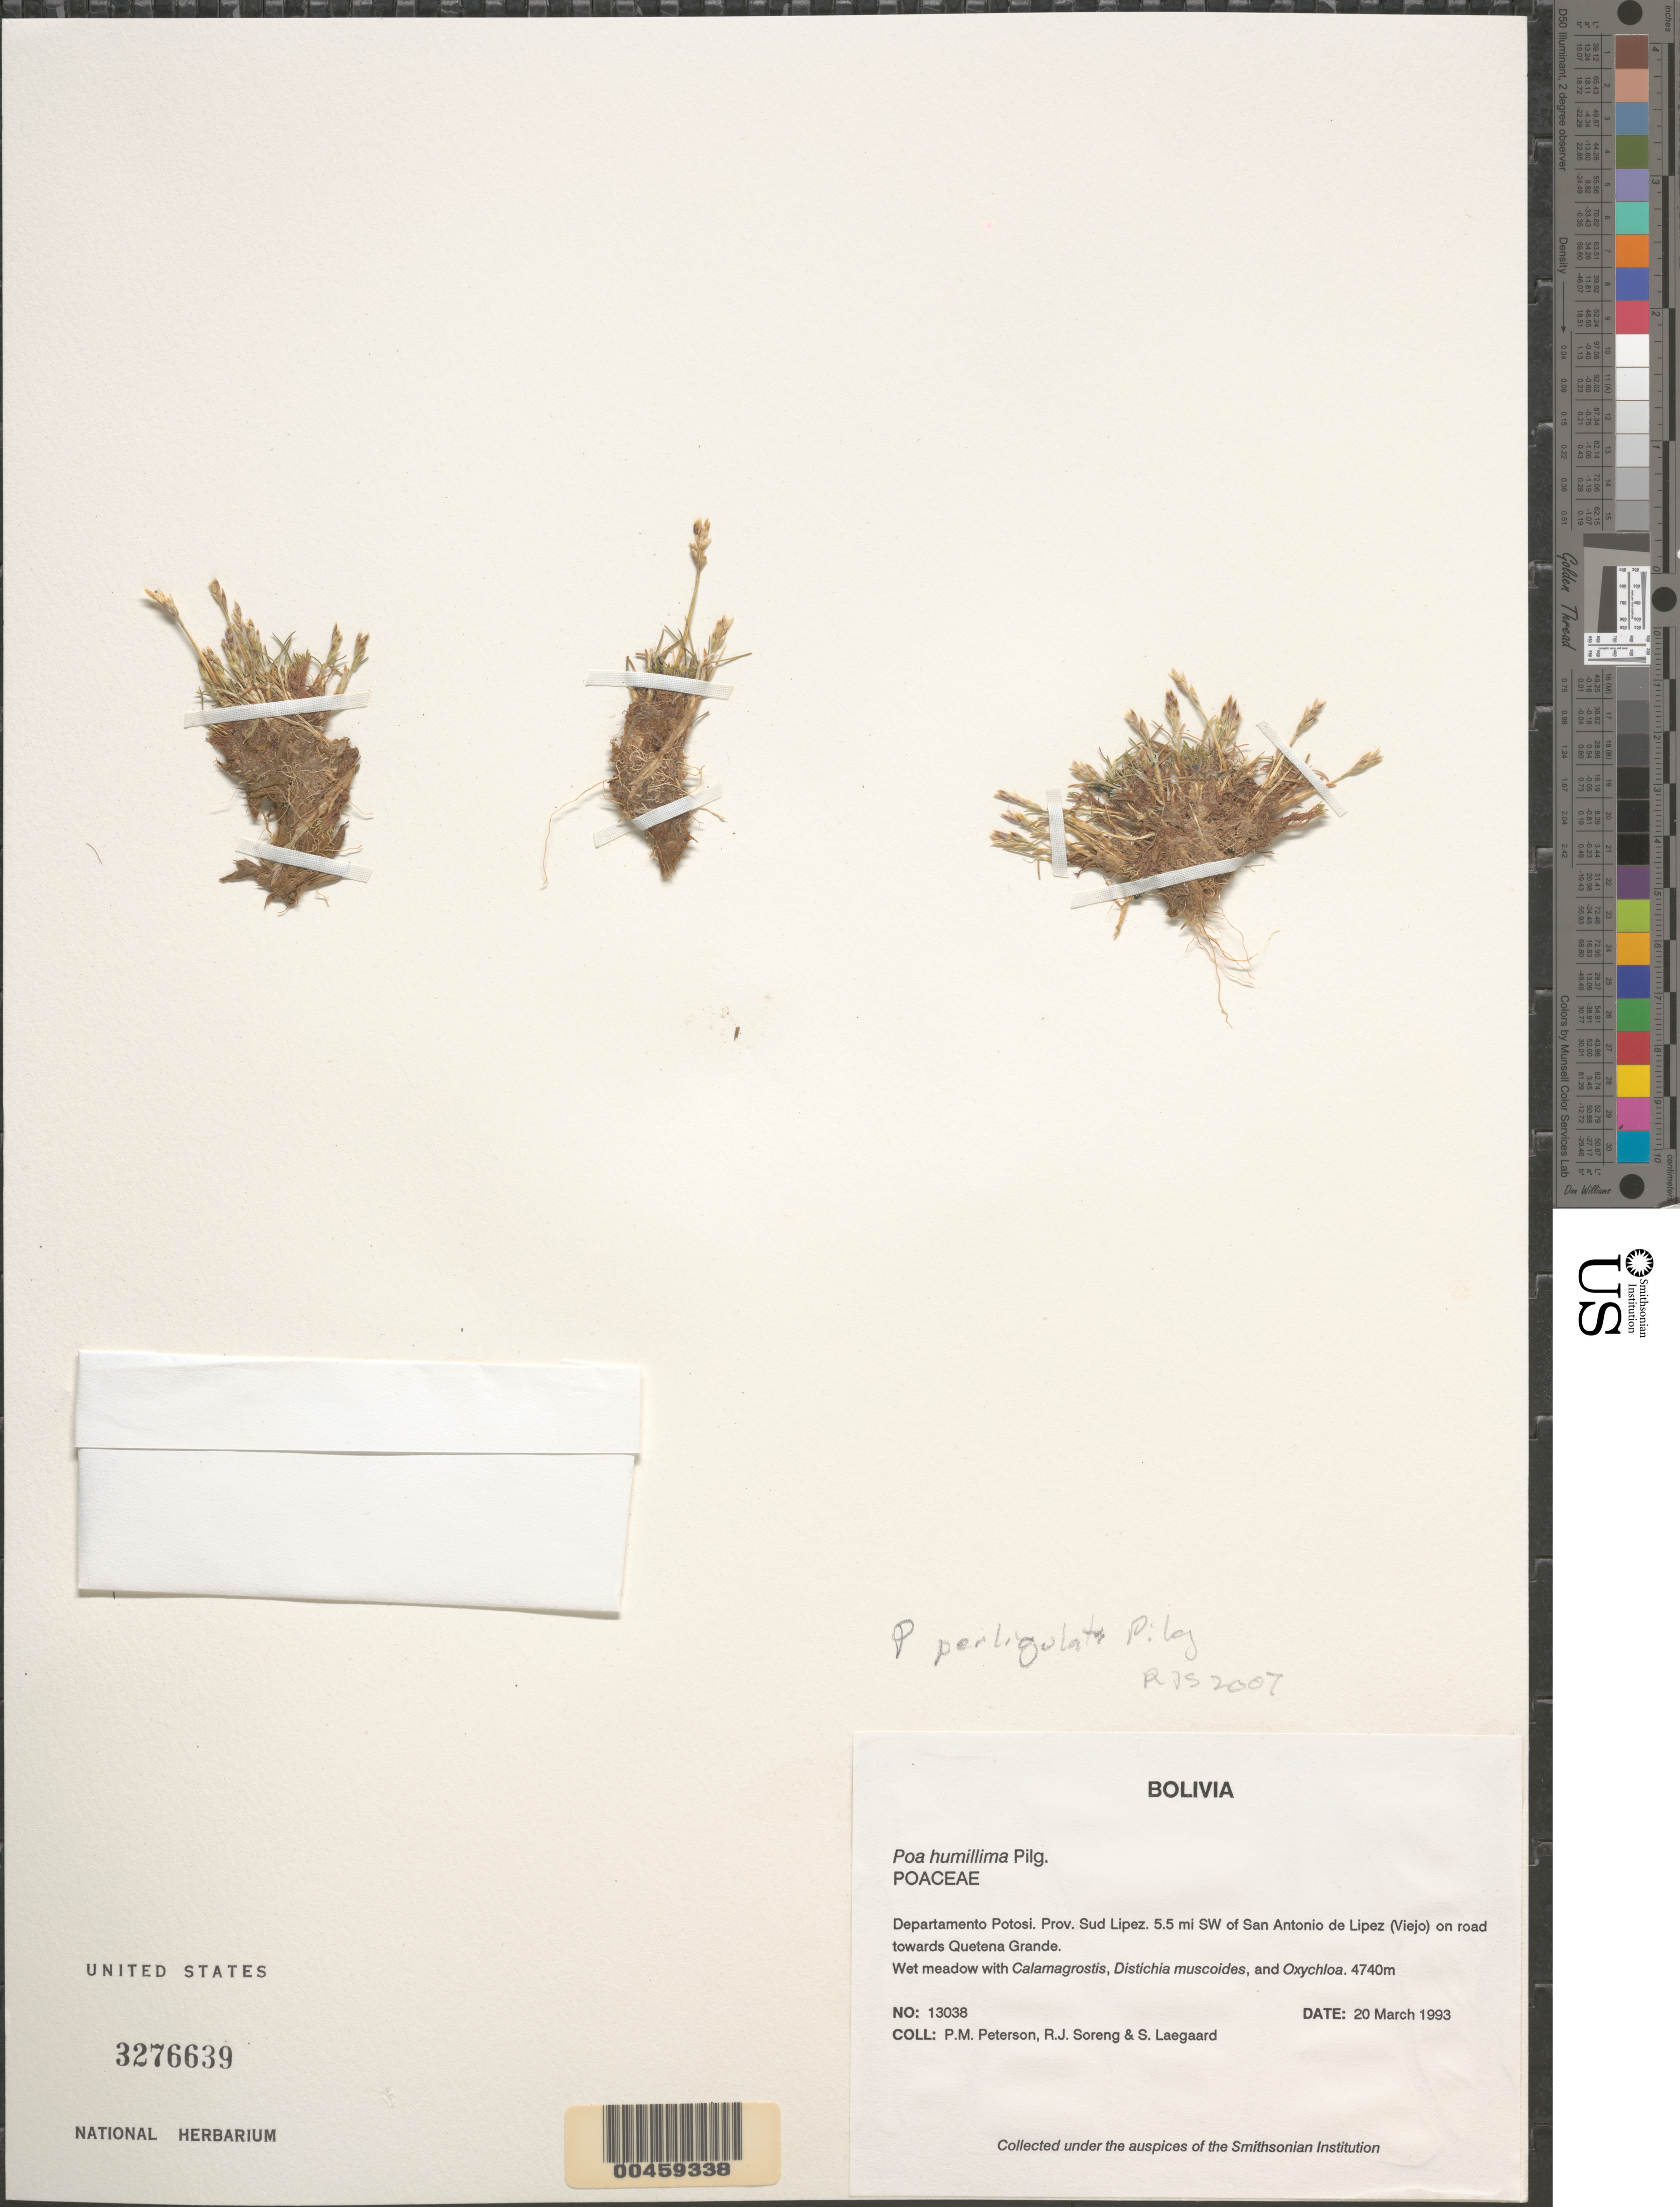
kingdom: Plantae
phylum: Tracheophyta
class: Liliopsida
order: Poales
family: Poaceae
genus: Poa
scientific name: Poa perligulata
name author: Pilg.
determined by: Soreng, Robert J., Research Associate (BOT), Smithsonian Institution - National Museum of Natural History (UNITED STATES)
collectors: P. M. Peterson, R. J. Soreng & S. Lægaard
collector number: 13038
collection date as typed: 20 Mar 1993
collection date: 1993-03-20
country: Bolivia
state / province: Potosí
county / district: Sud Lípez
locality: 5.5 mi SW of San Antonia de Lipez (Viejo) on road towards Quentena Grande.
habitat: Wet meadow with Calamagrostis, Distichia muscoides, and Oxychloa.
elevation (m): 4740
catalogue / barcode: US 3276639